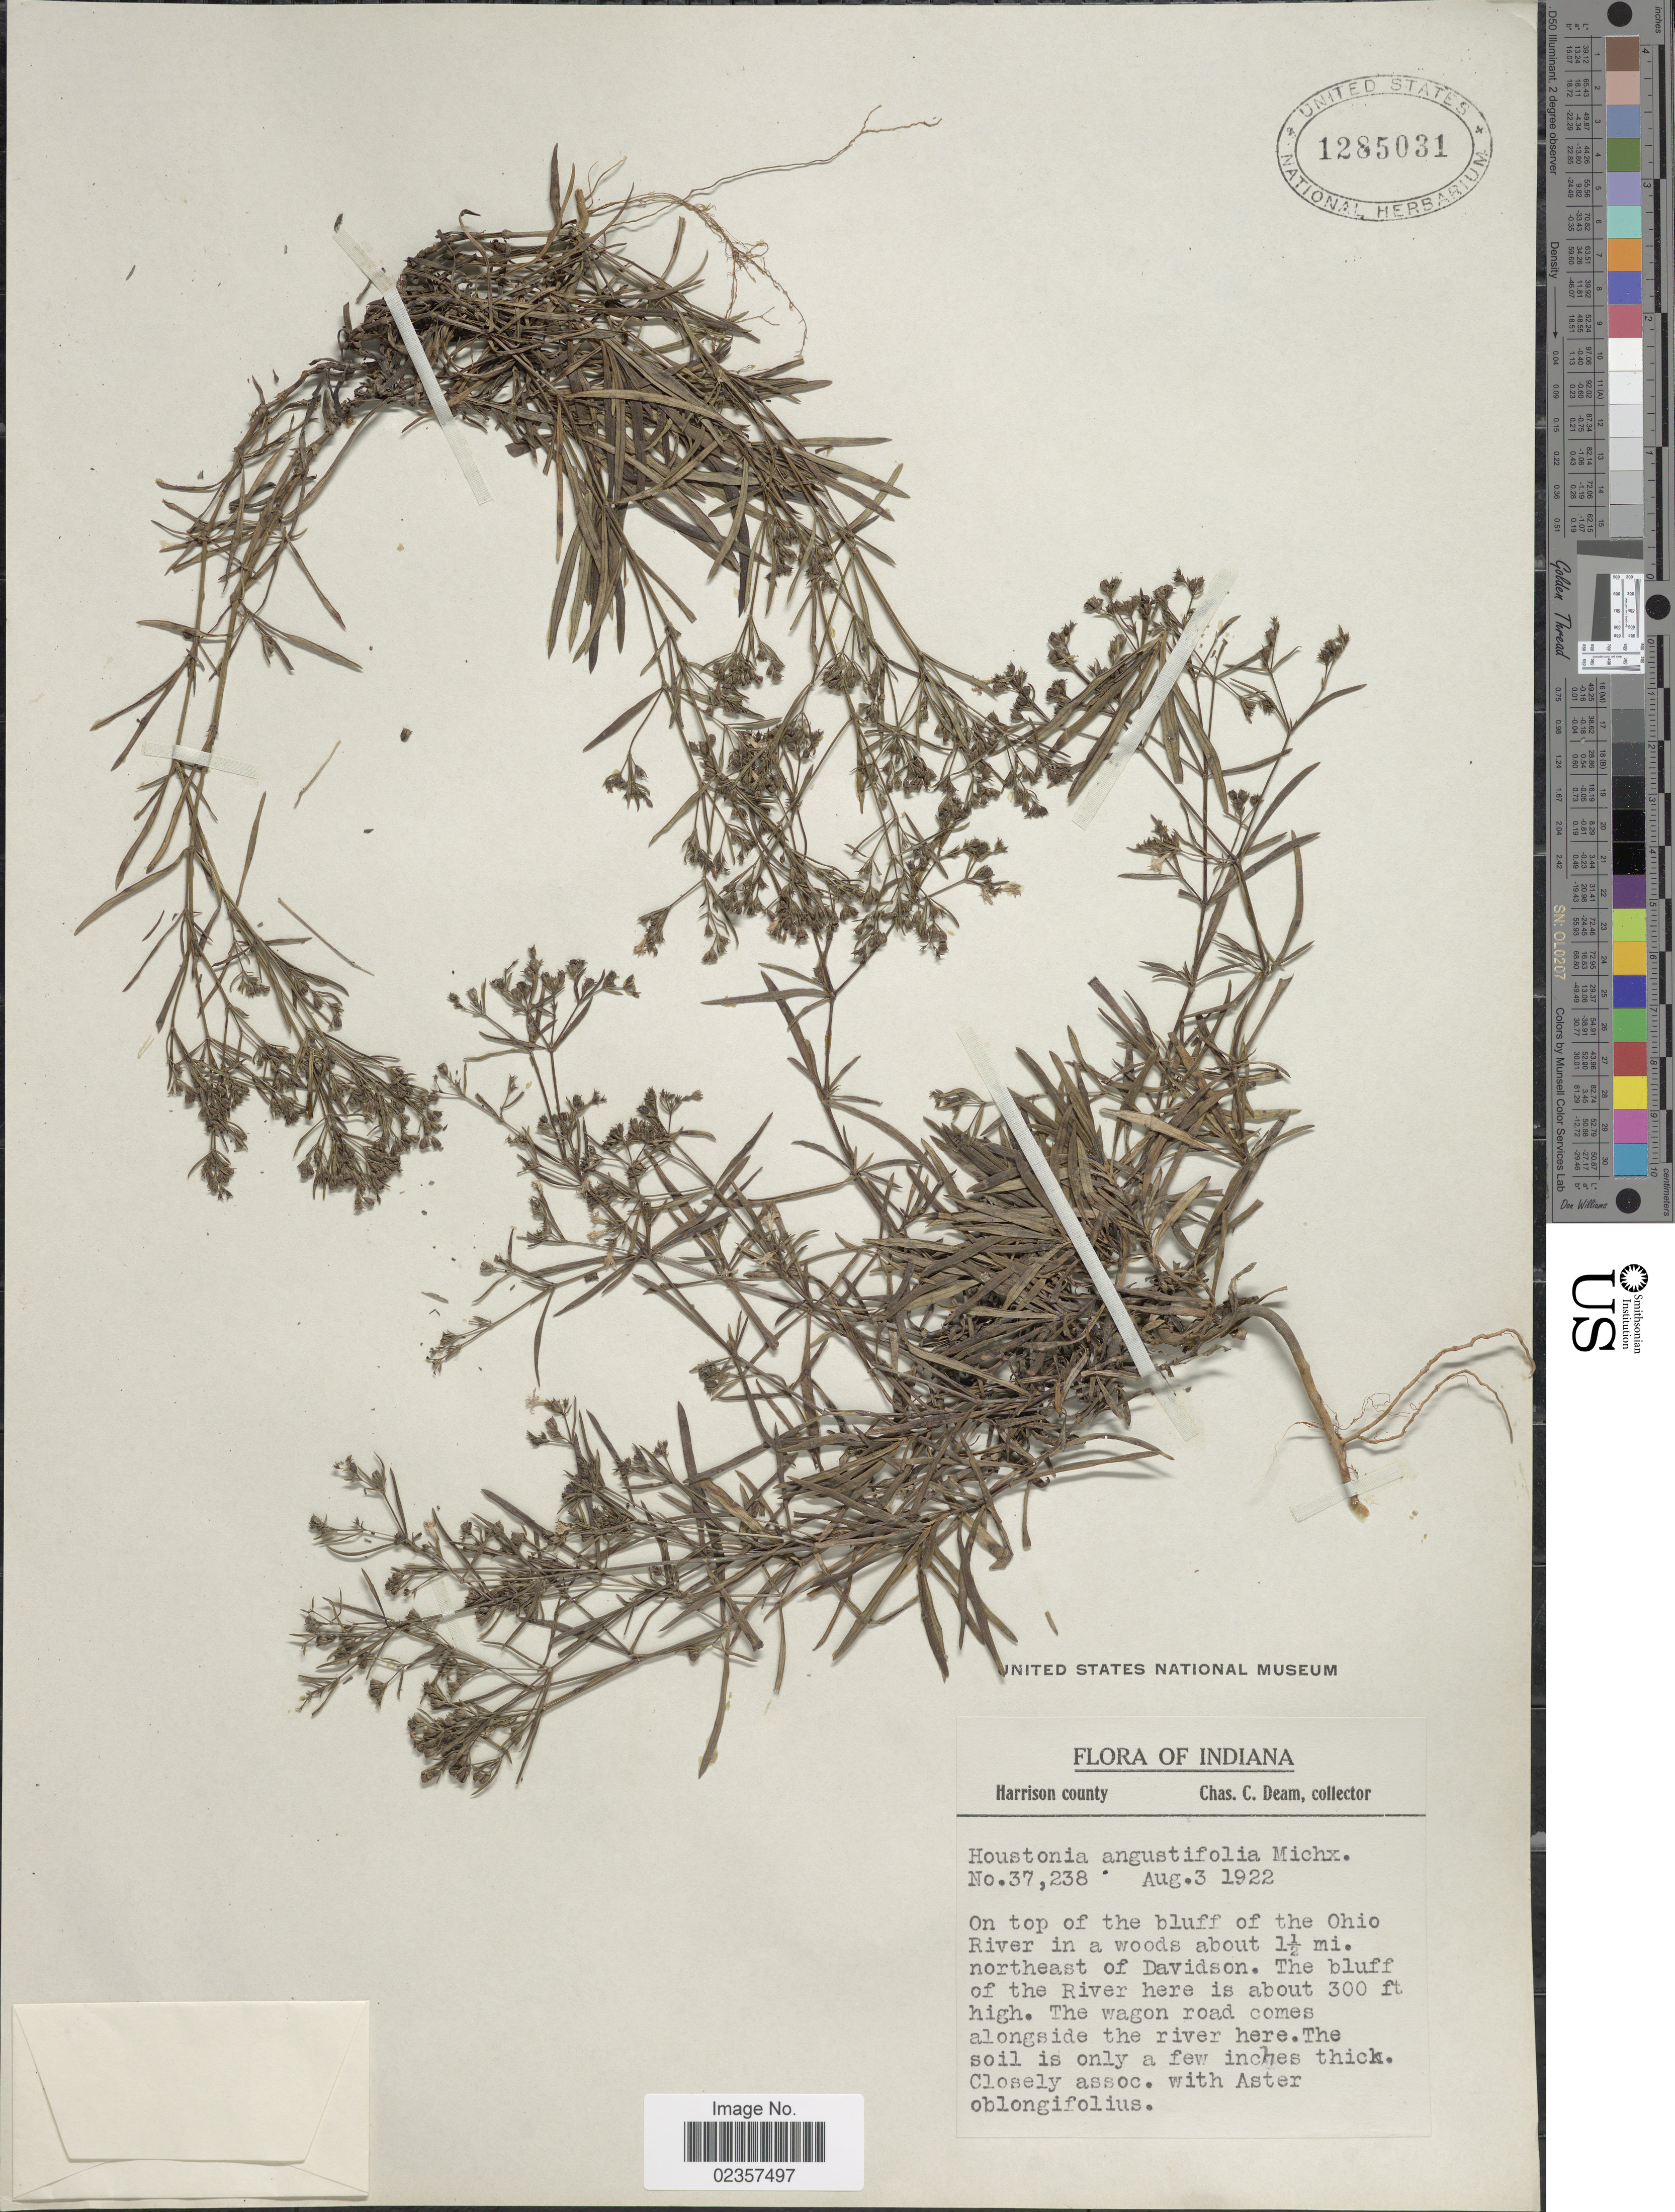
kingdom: Plantae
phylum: Tracheophyta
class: Magnoliopsida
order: Gentianales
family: Rubiaceae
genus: Houstonia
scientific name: Houstonia nigricans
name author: (Lam.) Fernald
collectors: C. C. Deam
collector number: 37238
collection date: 1922-08-03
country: United States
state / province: Indiana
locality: Harrison County. On top of the bluff of the Ohio River in a woods about 1½ mi. northeast of Davidson.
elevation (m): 91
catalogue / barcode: US 1285031